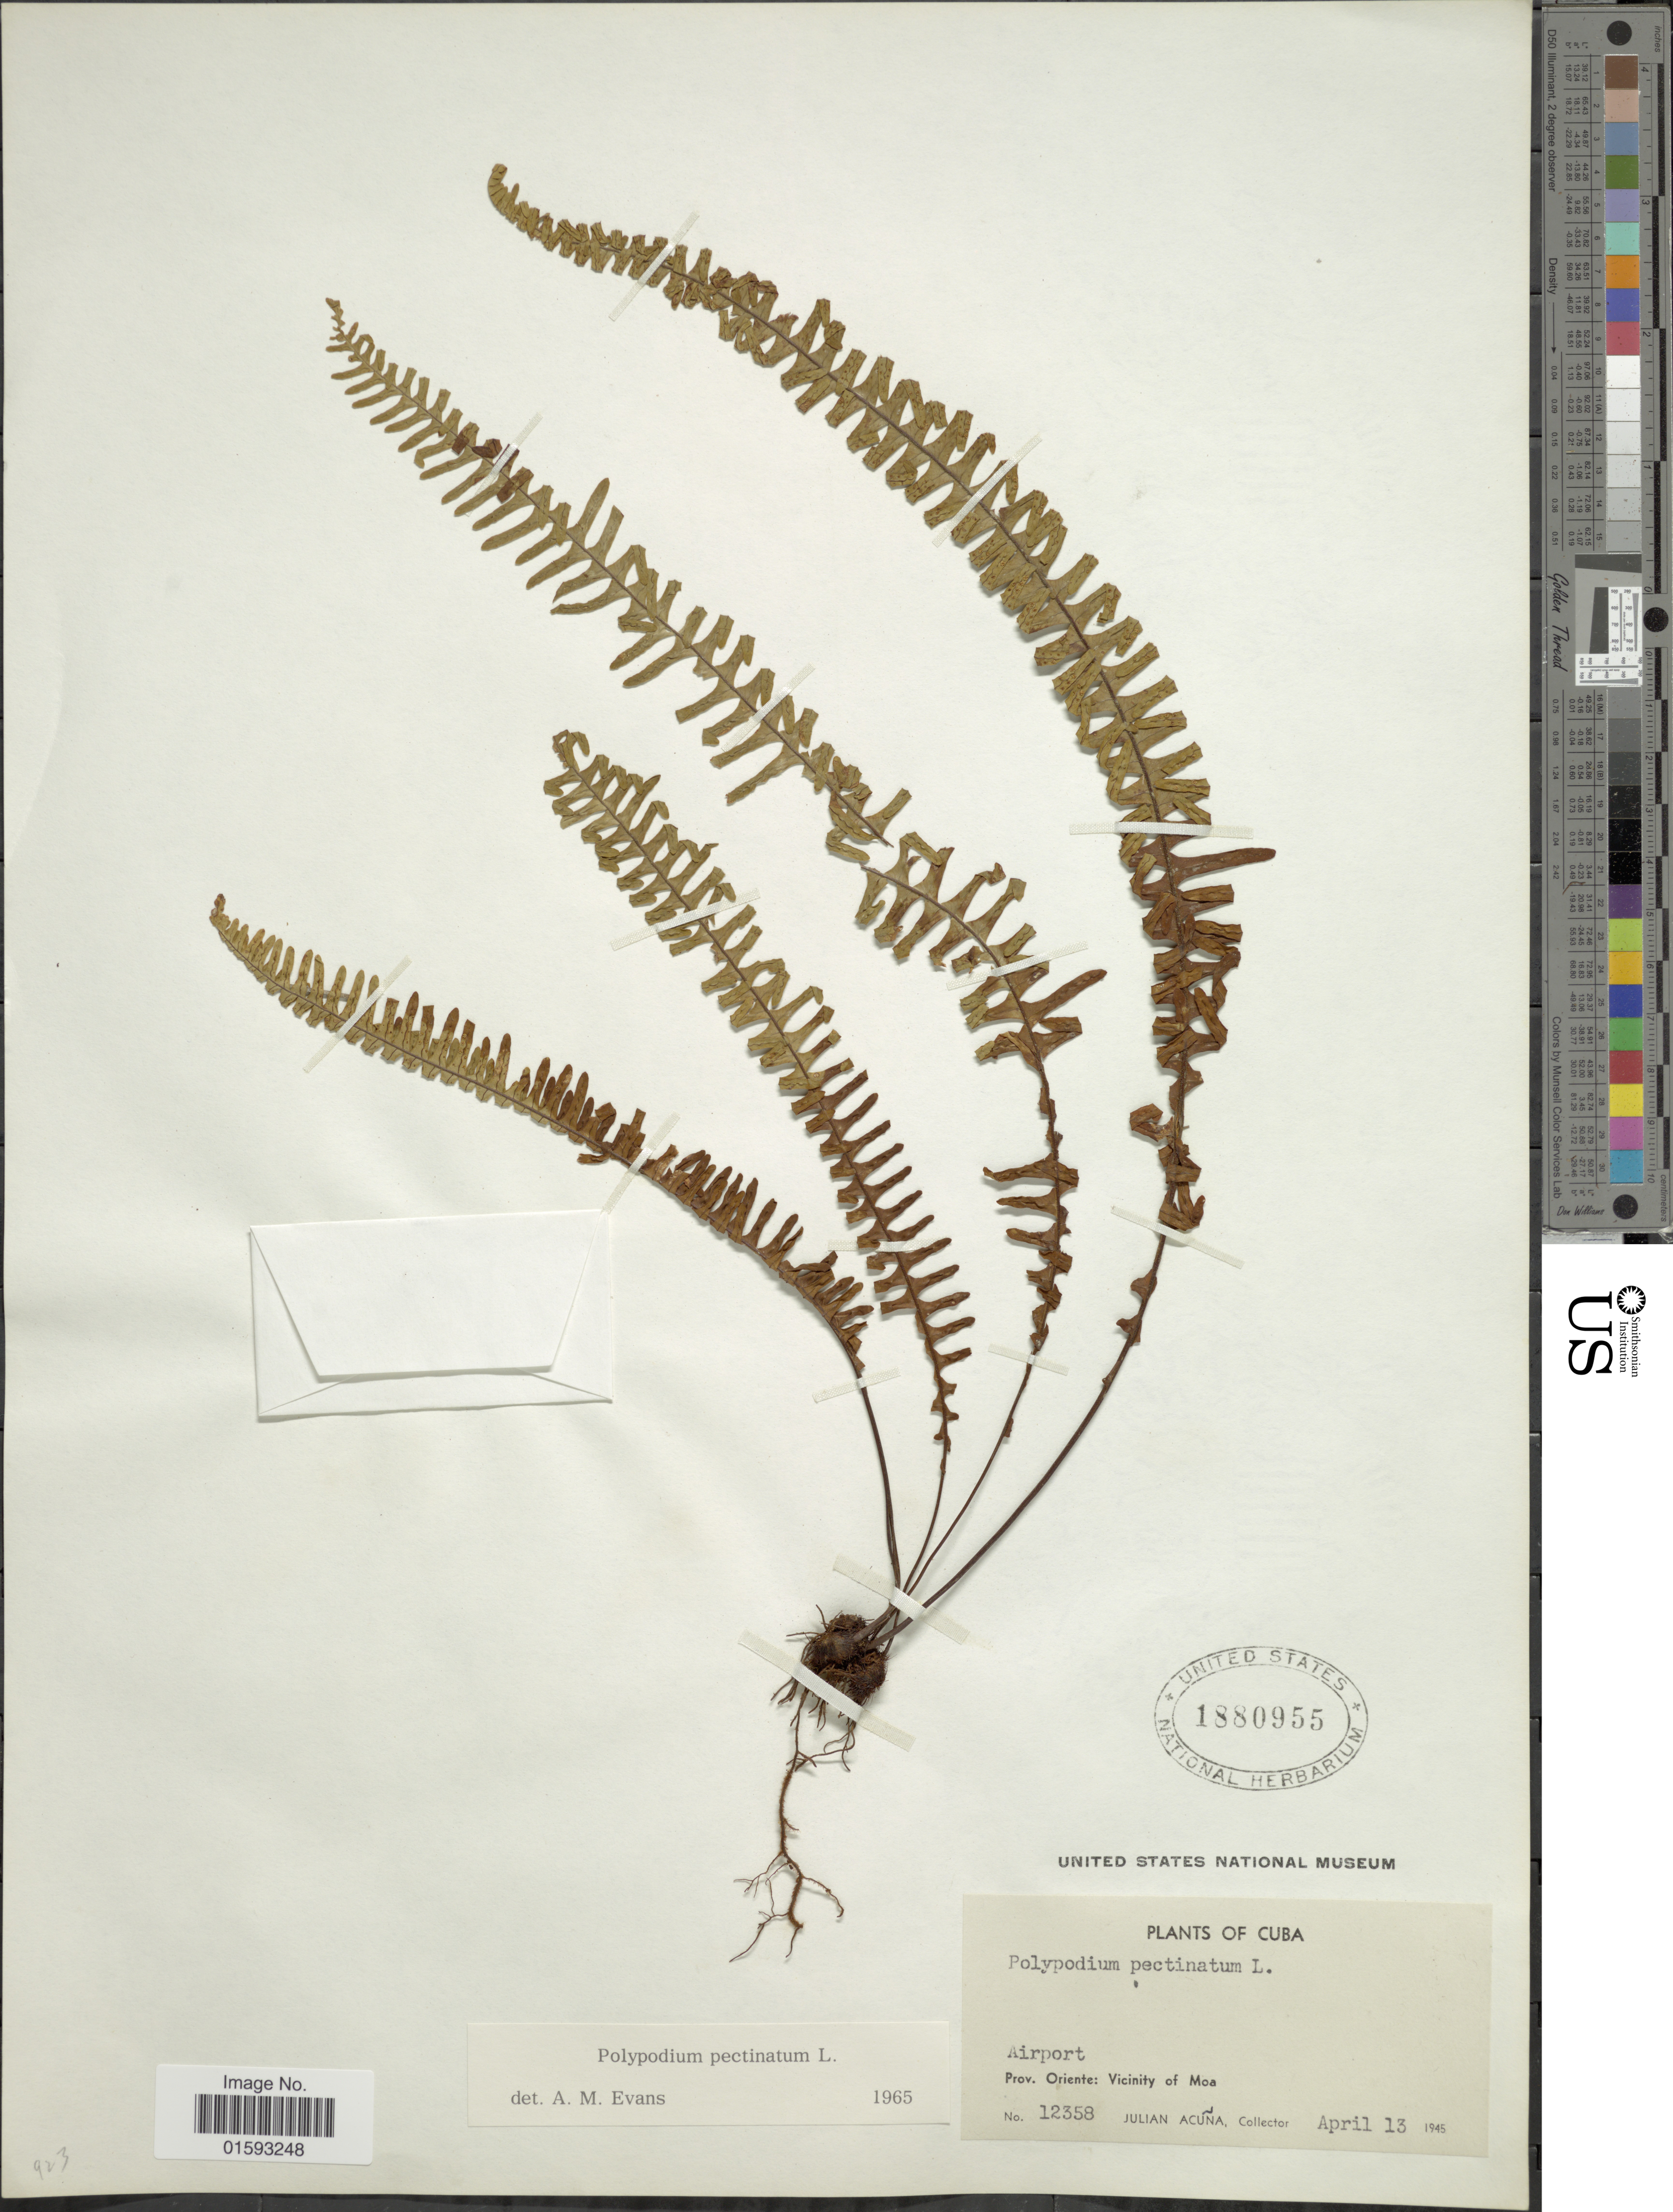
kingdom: Plantae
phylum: Tracheophyta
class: Polypodiopsida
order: Polypodiales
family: Polypodiaceae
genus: Pecluma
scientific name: Pecluma pectinata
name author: (L.) M.G. Price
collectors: J. B. Acuña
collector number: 12358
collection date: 1945-04-13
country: Cuba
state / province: Oriente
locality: Airport, Vicinity of Moa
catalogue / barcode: US 1880955